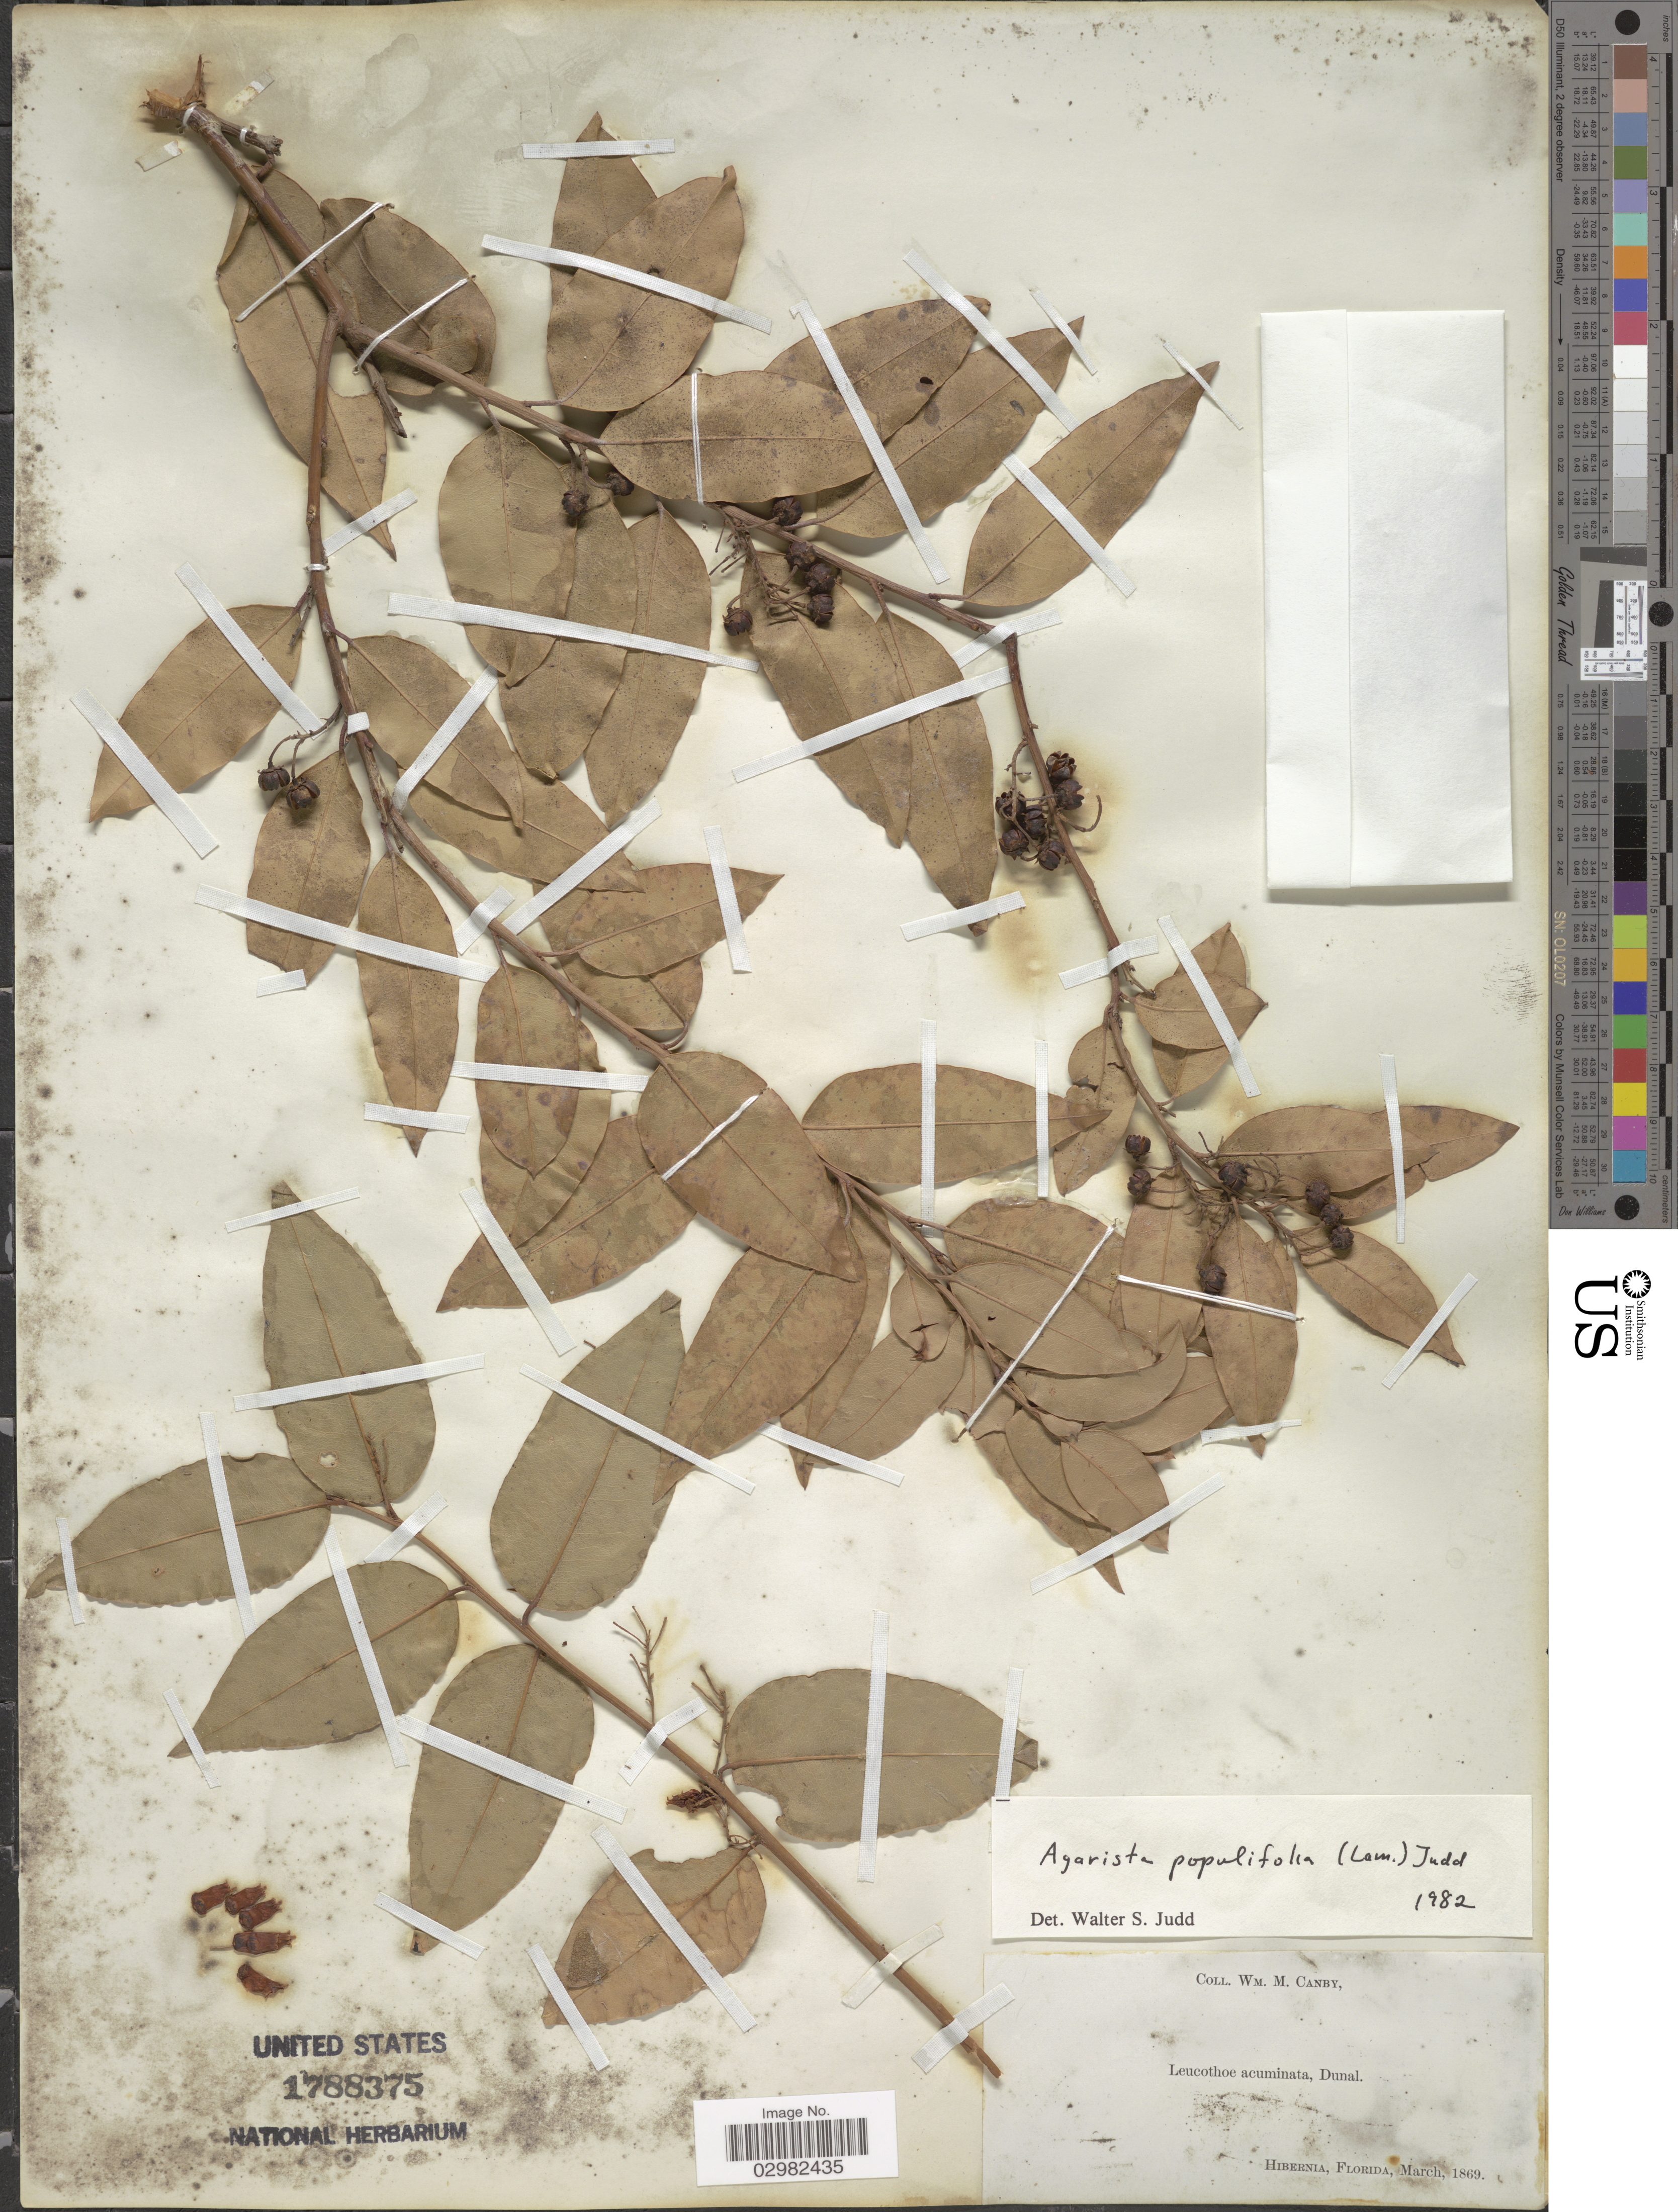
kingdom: Plantae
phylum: Tracheophyta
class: Magnoliopsida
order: Ericales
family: Ericaceae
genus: Leucothoe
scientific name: Leucothoë acuminata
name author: (Aiton) G. Don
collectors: W. Canby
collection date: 1869-03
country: United States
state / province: Florida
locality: Hibernia.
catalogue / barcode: US 1788375